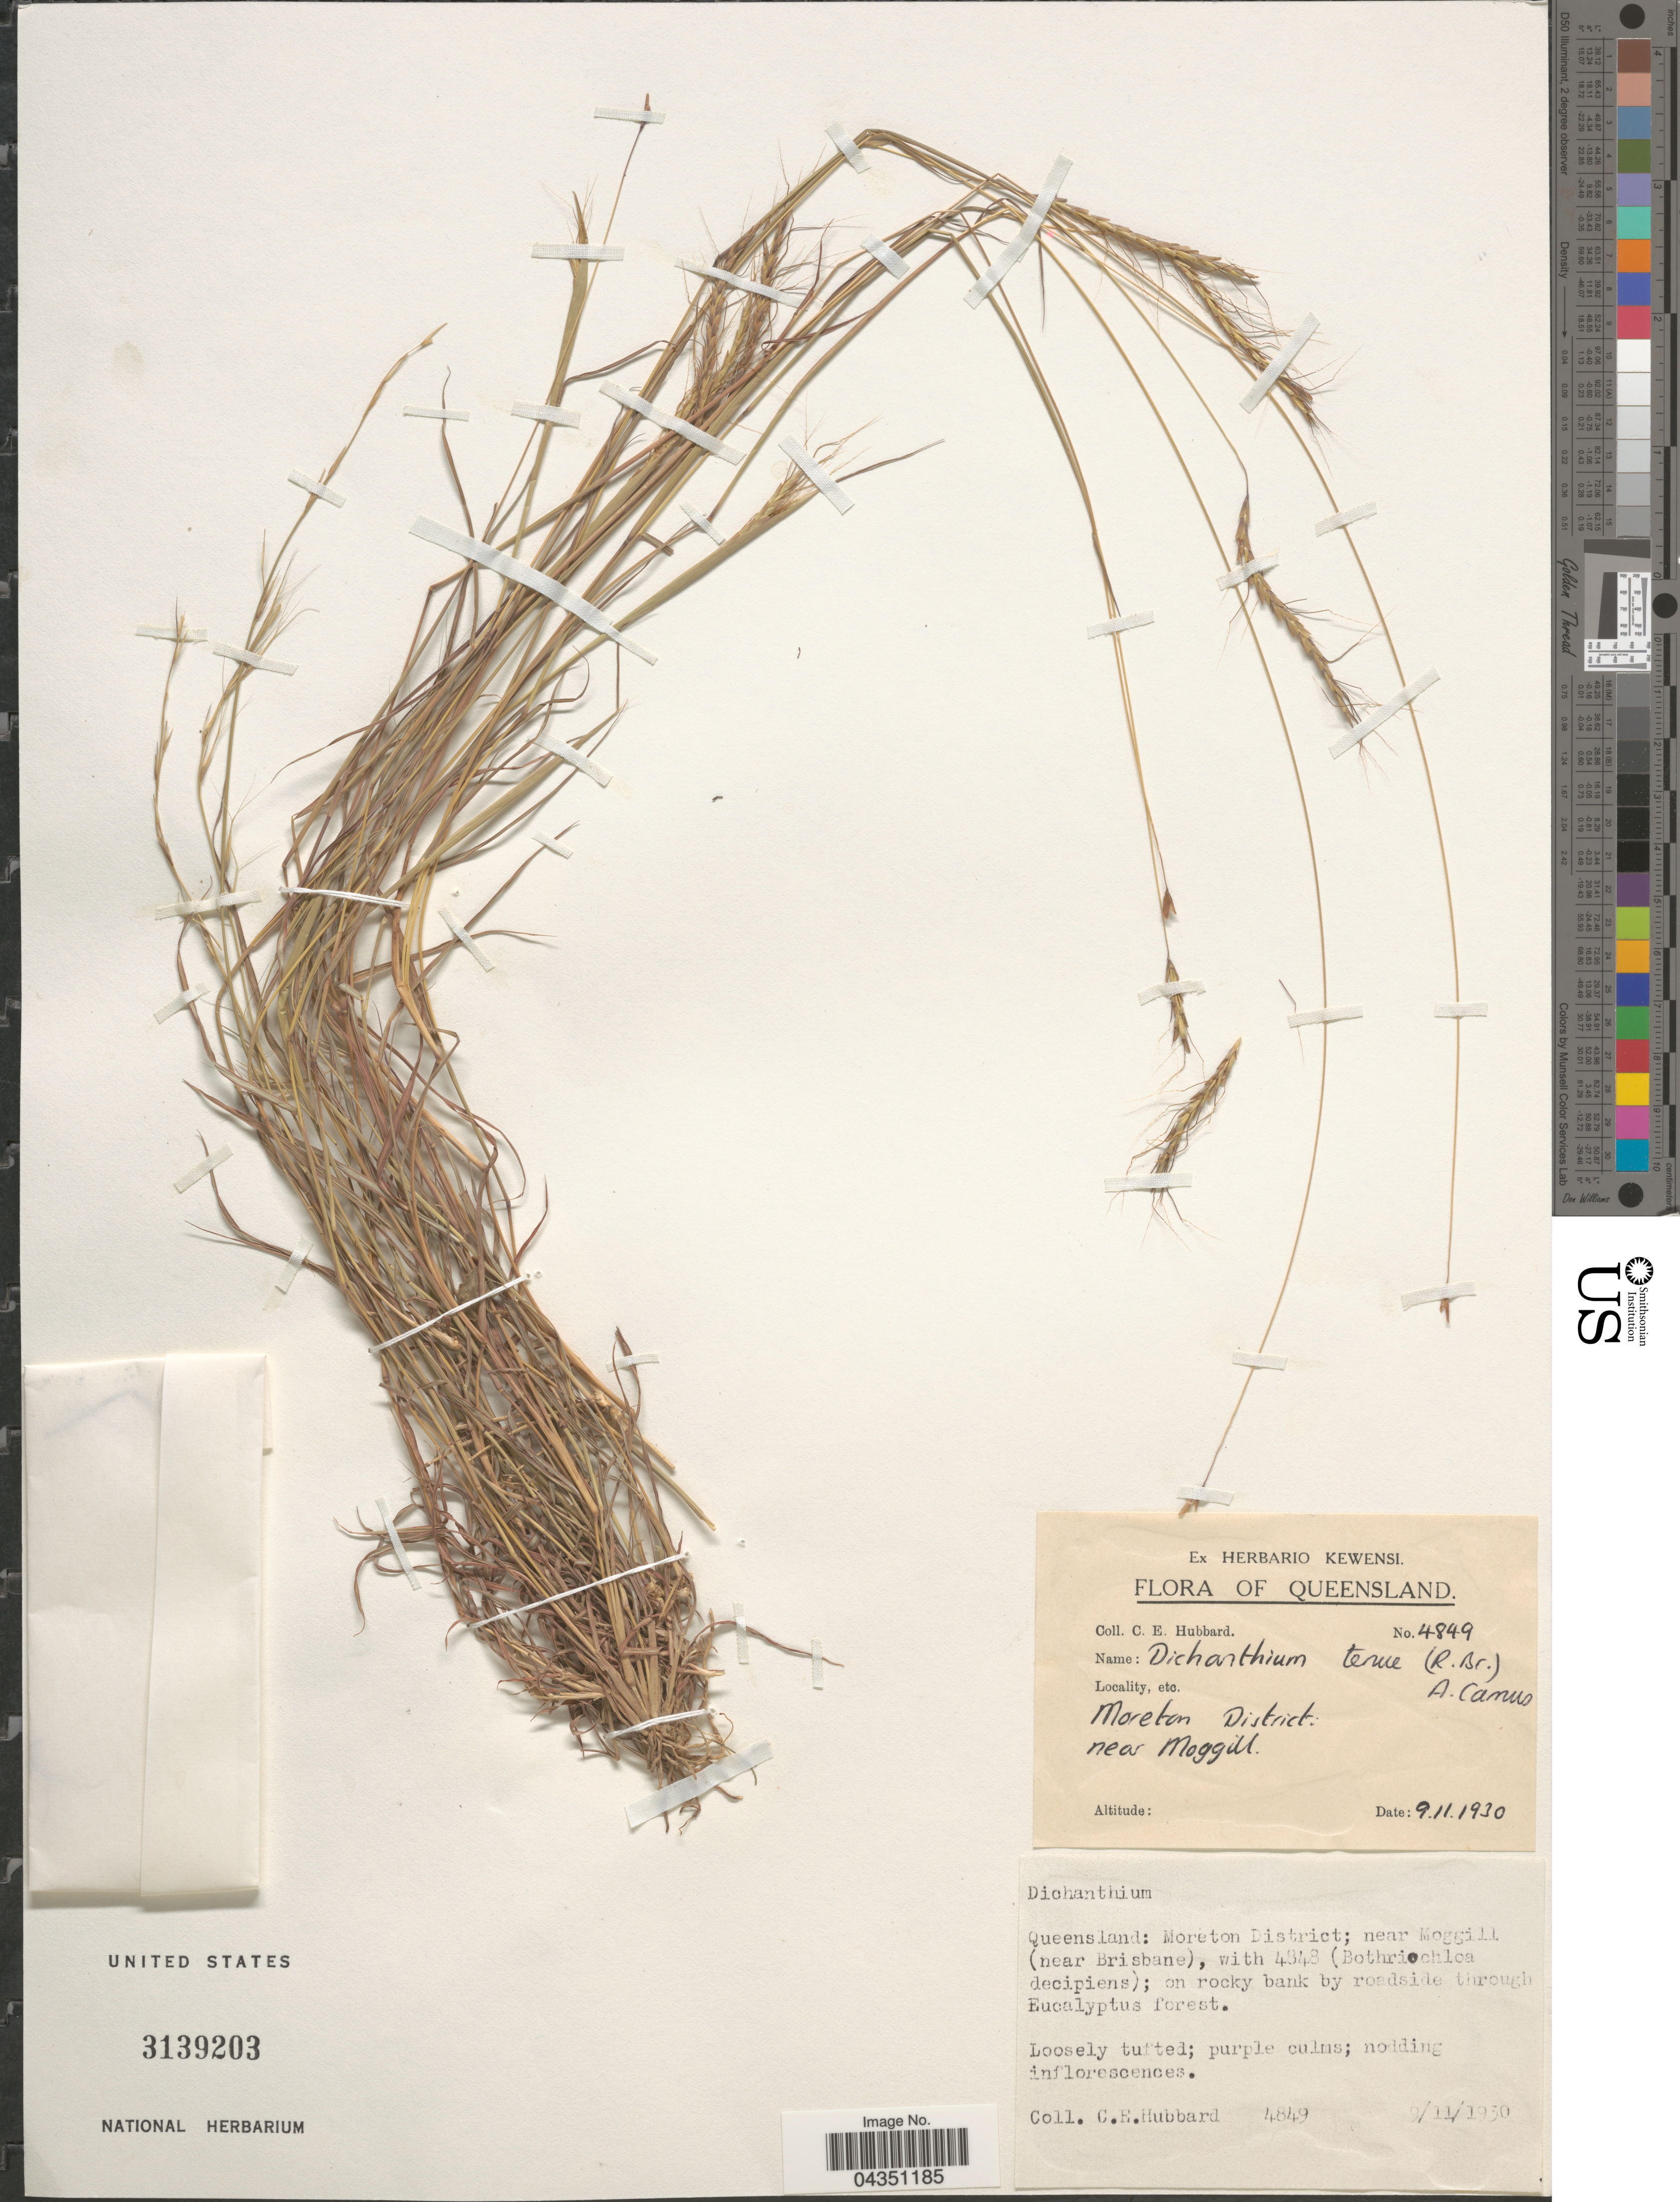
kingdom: Plantae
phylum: Tracheophyta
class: Liliopsida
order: Poales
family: Poaceae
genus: Dichanthium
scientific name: Dichanthium tenue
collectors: C. E. Hubbard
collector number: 4849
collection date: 1930-11-09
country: Australia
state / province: Queensland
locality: Moreton District: near Moggill (near Brisbane).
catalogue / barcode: US 3139203